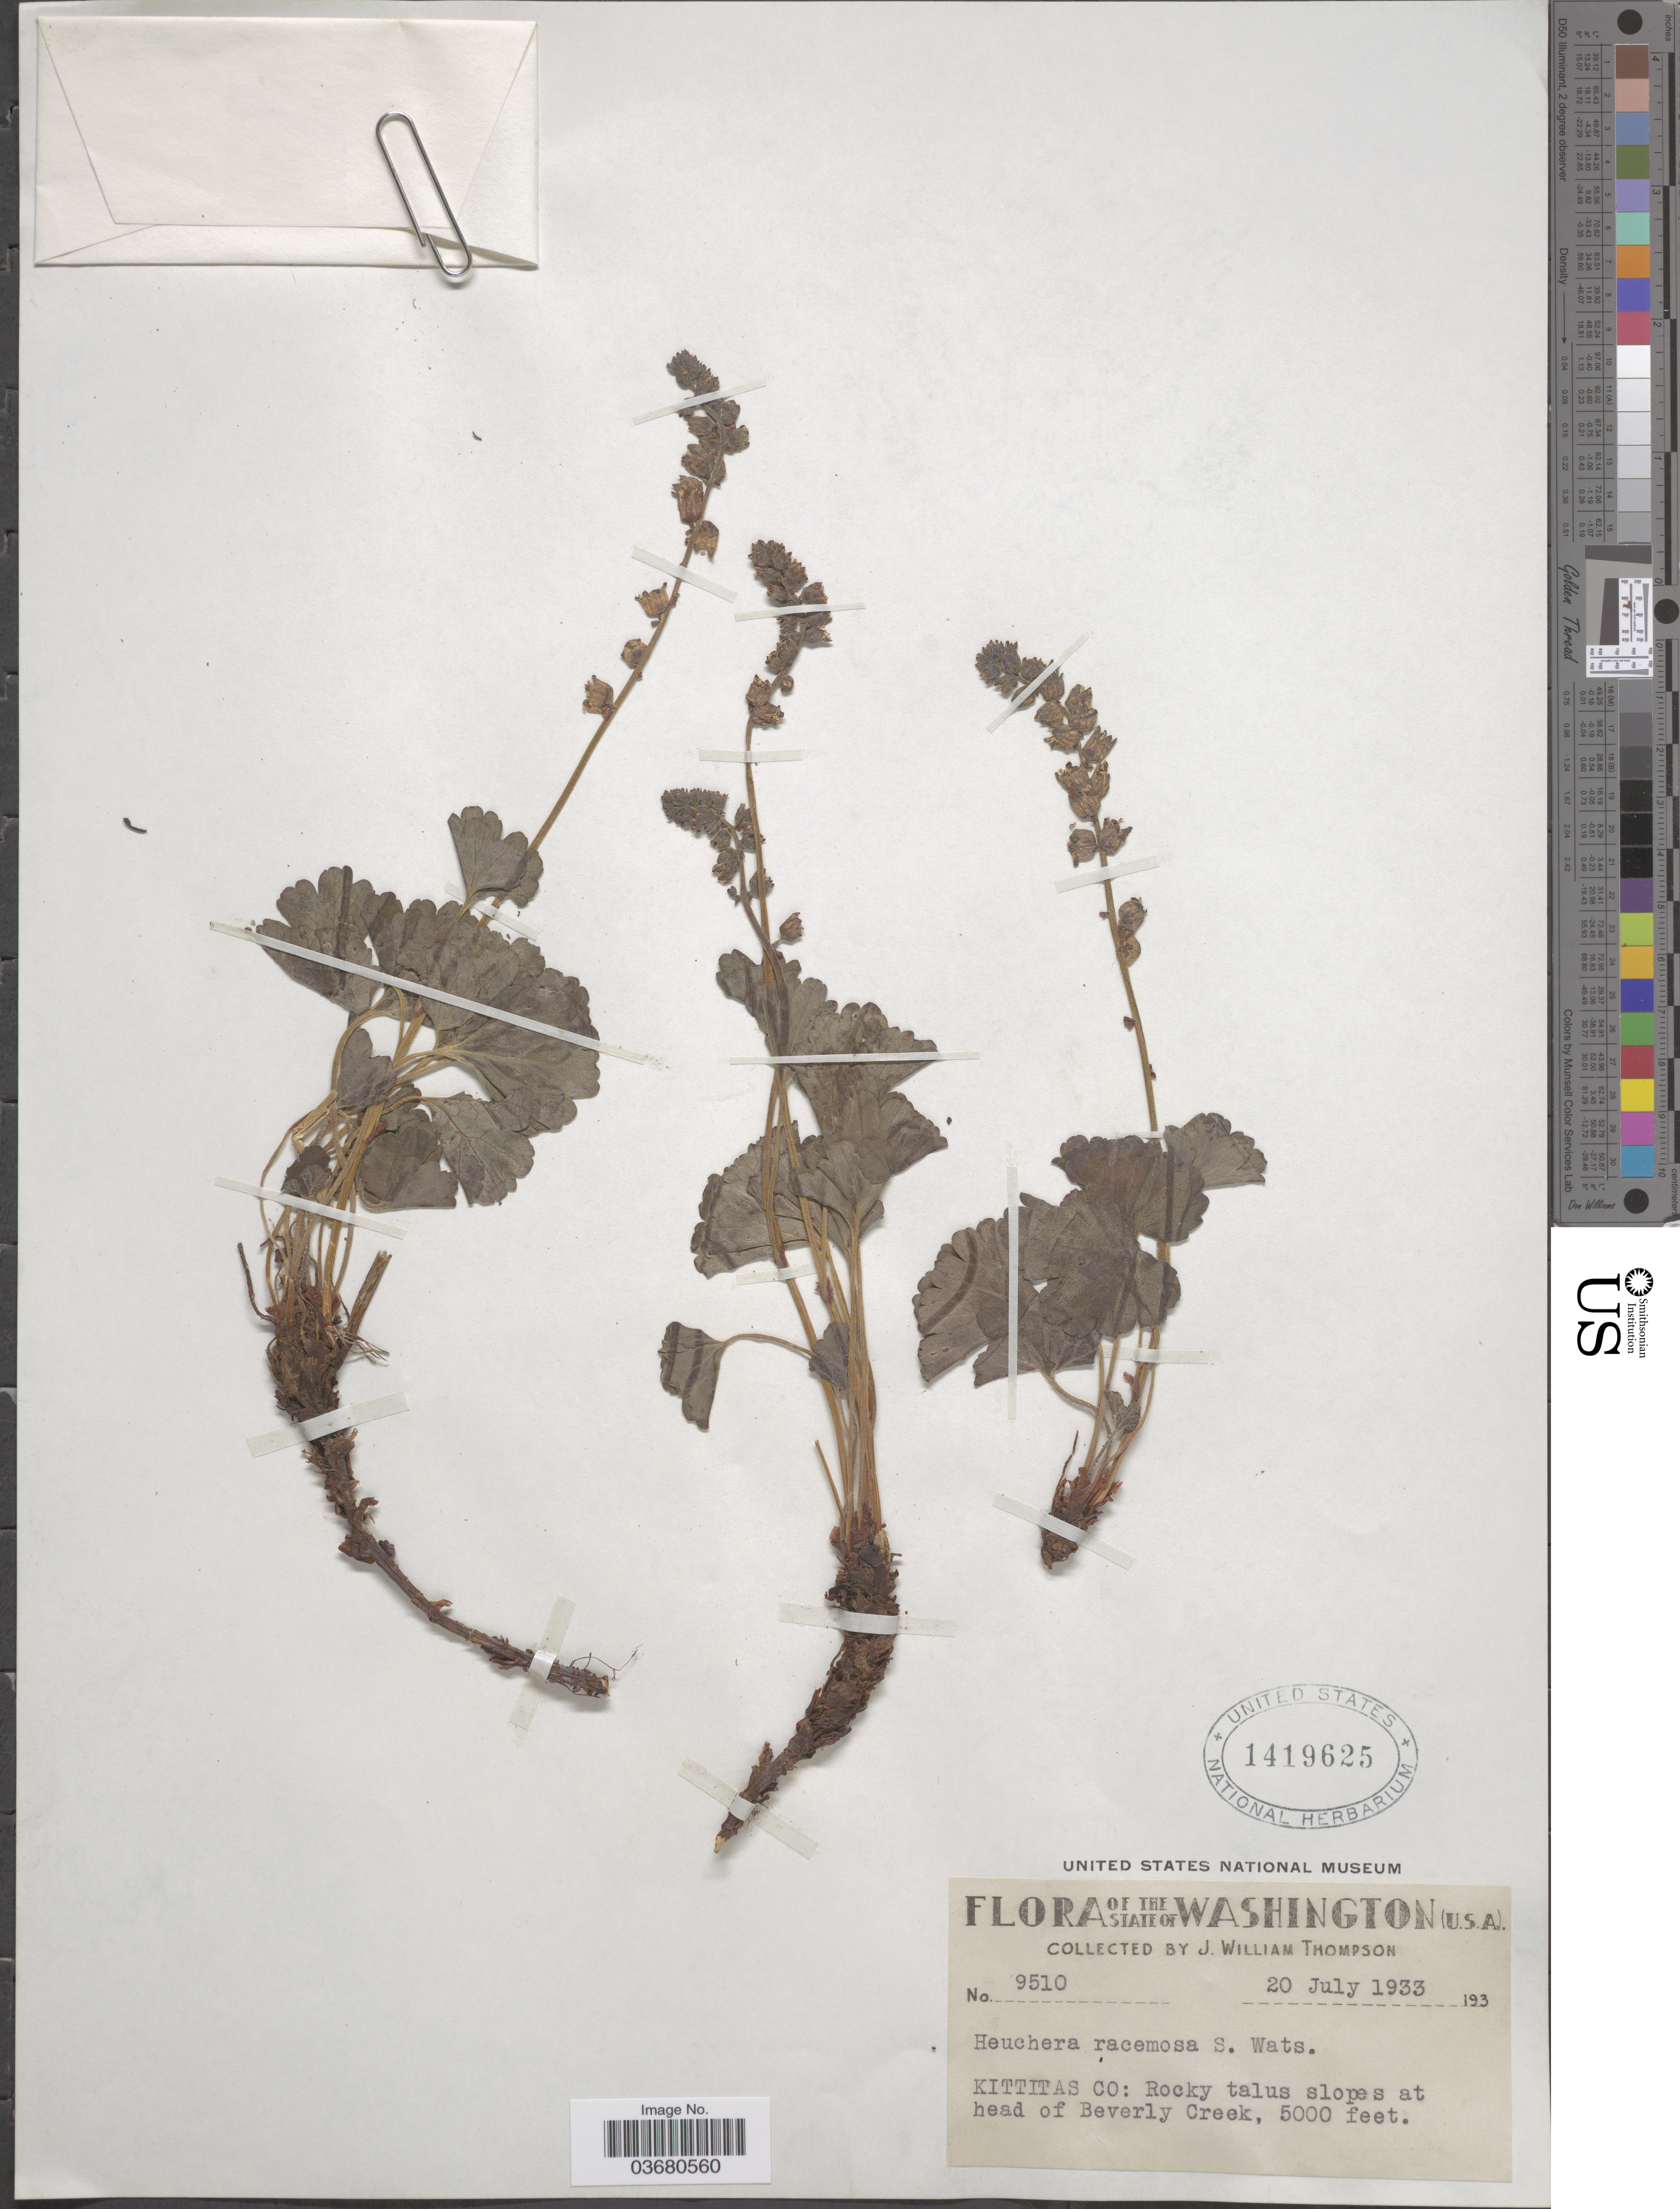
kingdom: Plantae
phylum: Tracheophyta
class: Magnoliopsida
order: Saxifragales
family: Saxifragaceae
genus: Elmera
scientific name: Elmera racemosa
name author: (S. Watson) Rydb.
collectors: J. W. Thompson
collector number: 9510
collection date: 1933-07-20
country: United States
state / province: Washington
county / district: Kittitas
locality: Kittitas Co: Rocky talus slopes at head of Beverly Creek.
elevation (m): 1524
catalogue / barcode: US 1419625